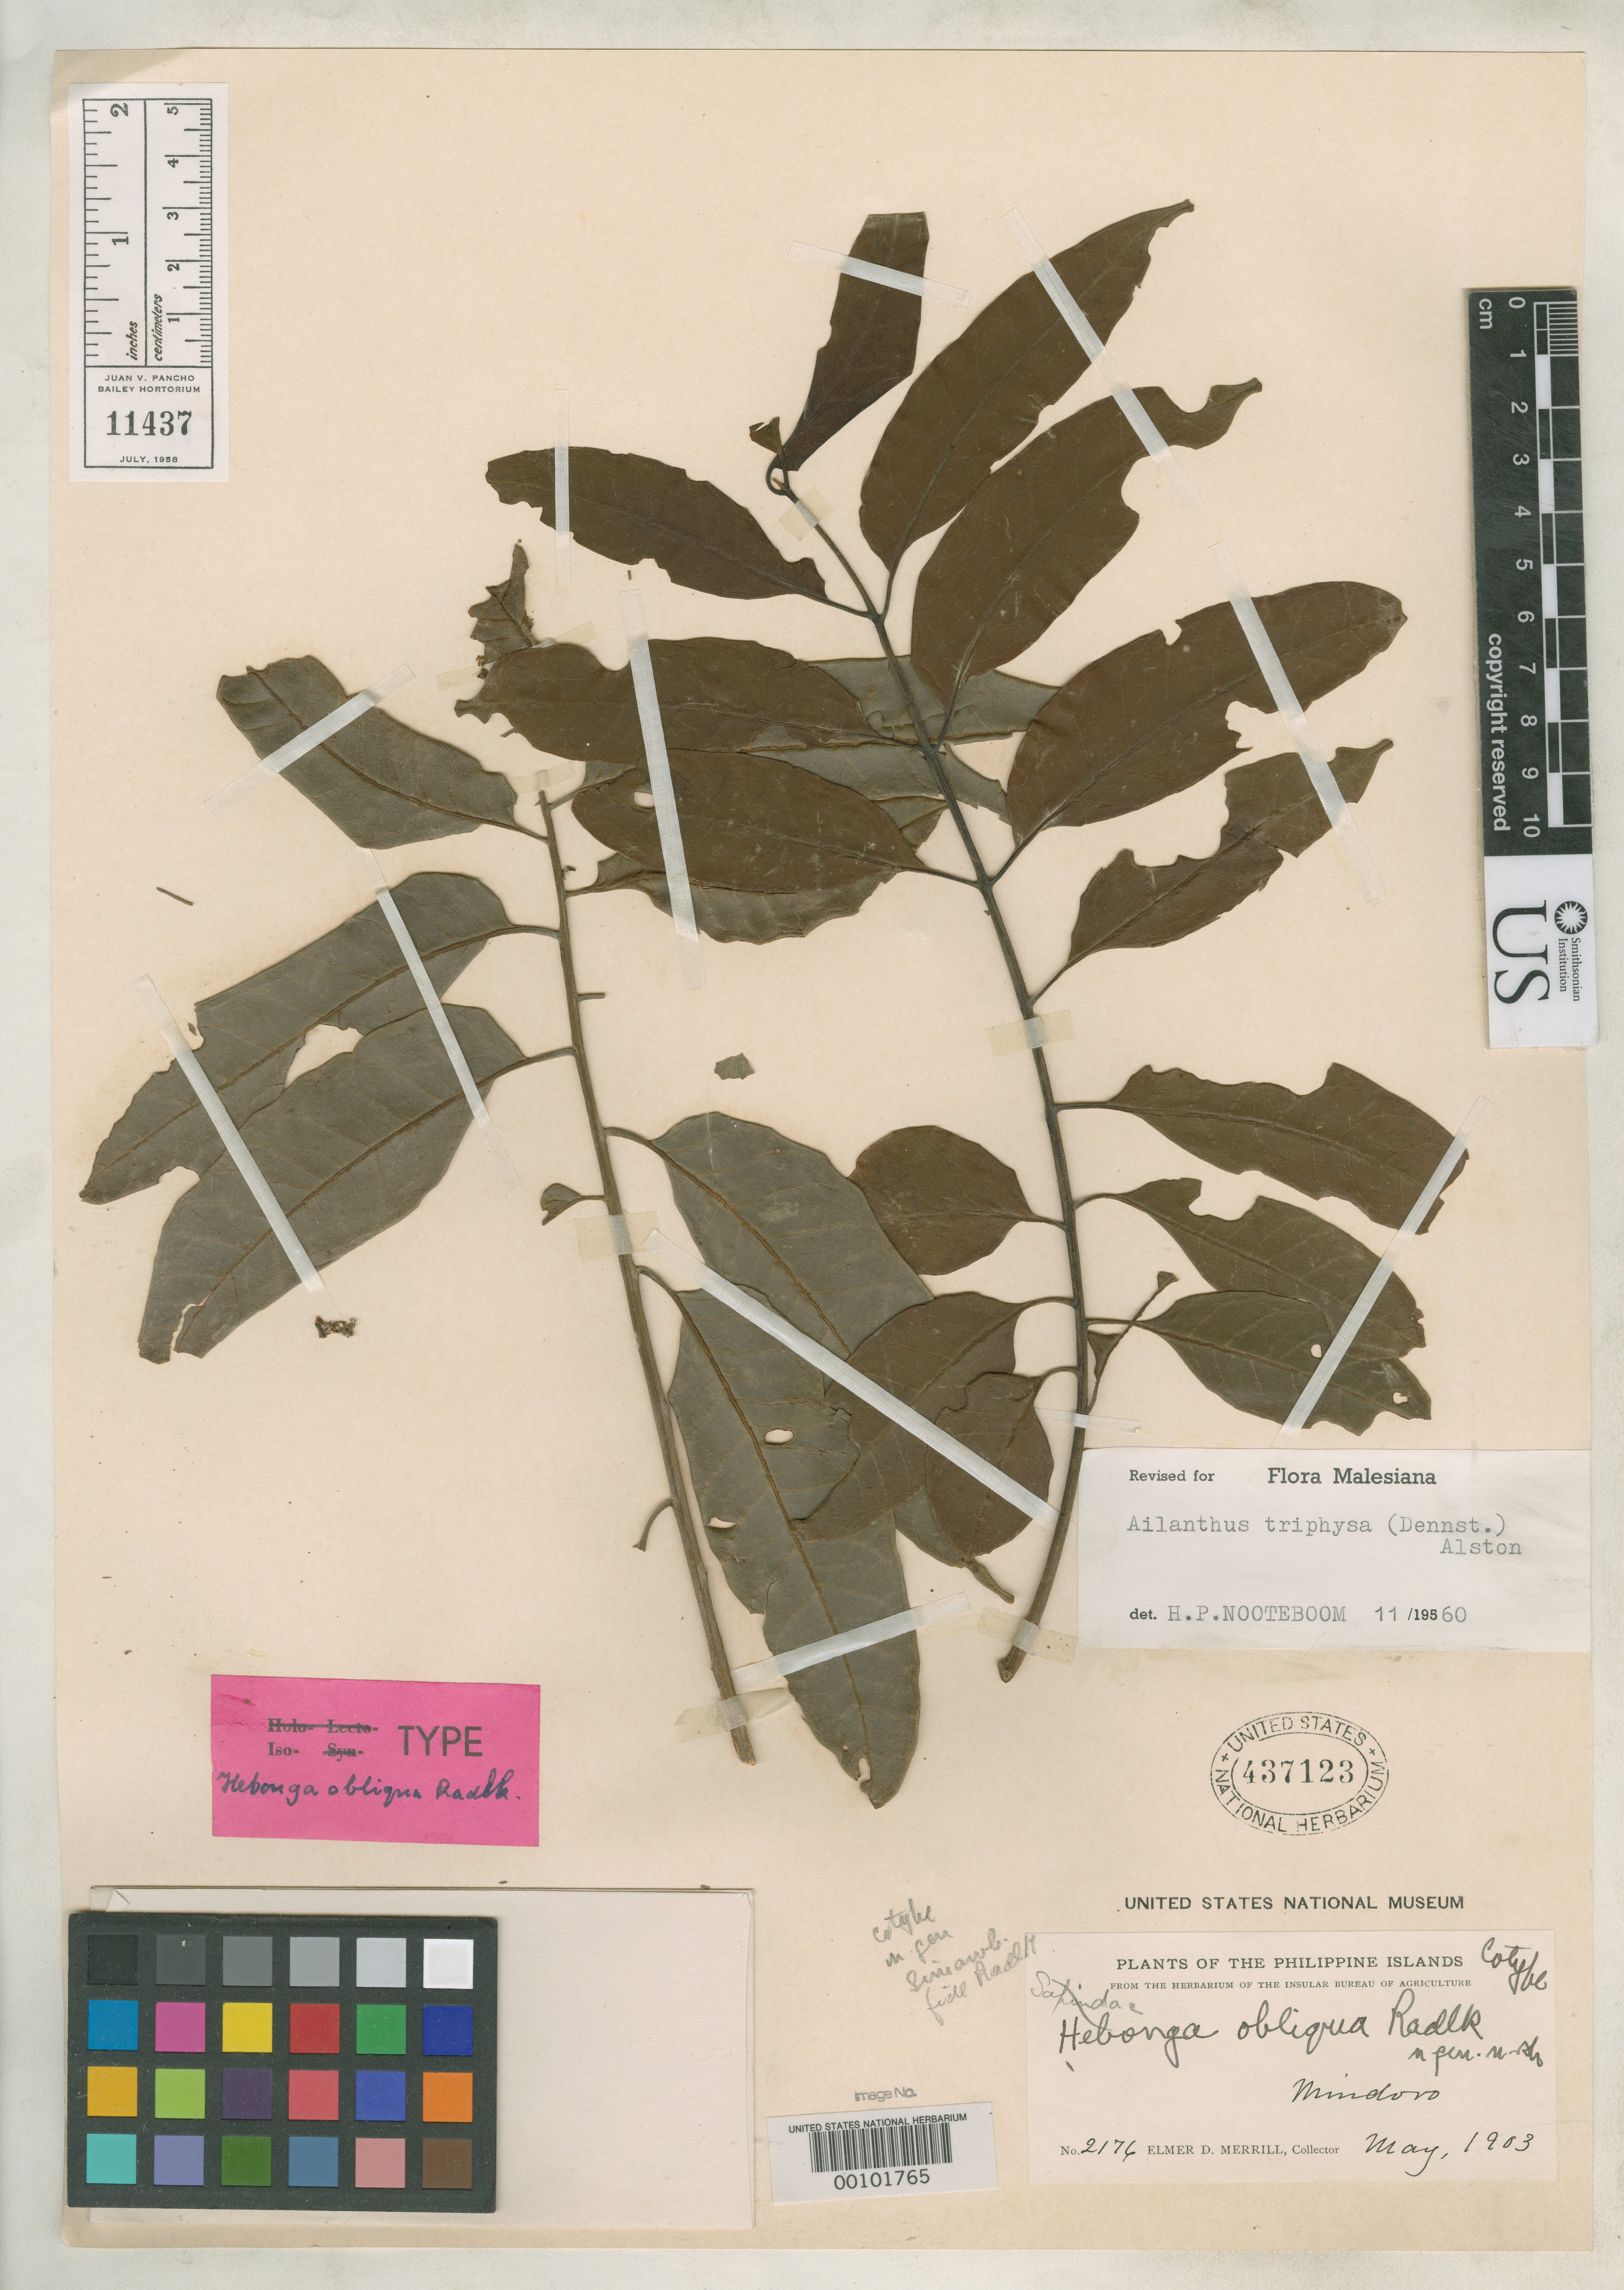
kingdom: Plantae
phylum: Tracheophyta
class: Magnoliopsida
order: Sapindales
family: Simaroubaceae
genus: Hebonga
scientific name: Hebonga obliqua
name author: Radlk.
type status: Syntype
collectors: E. D. Merrill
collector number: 2176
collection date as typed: May 1903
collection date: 1903-05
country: Philippines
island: Mindoro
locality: Bongabong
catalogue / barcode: US 437123